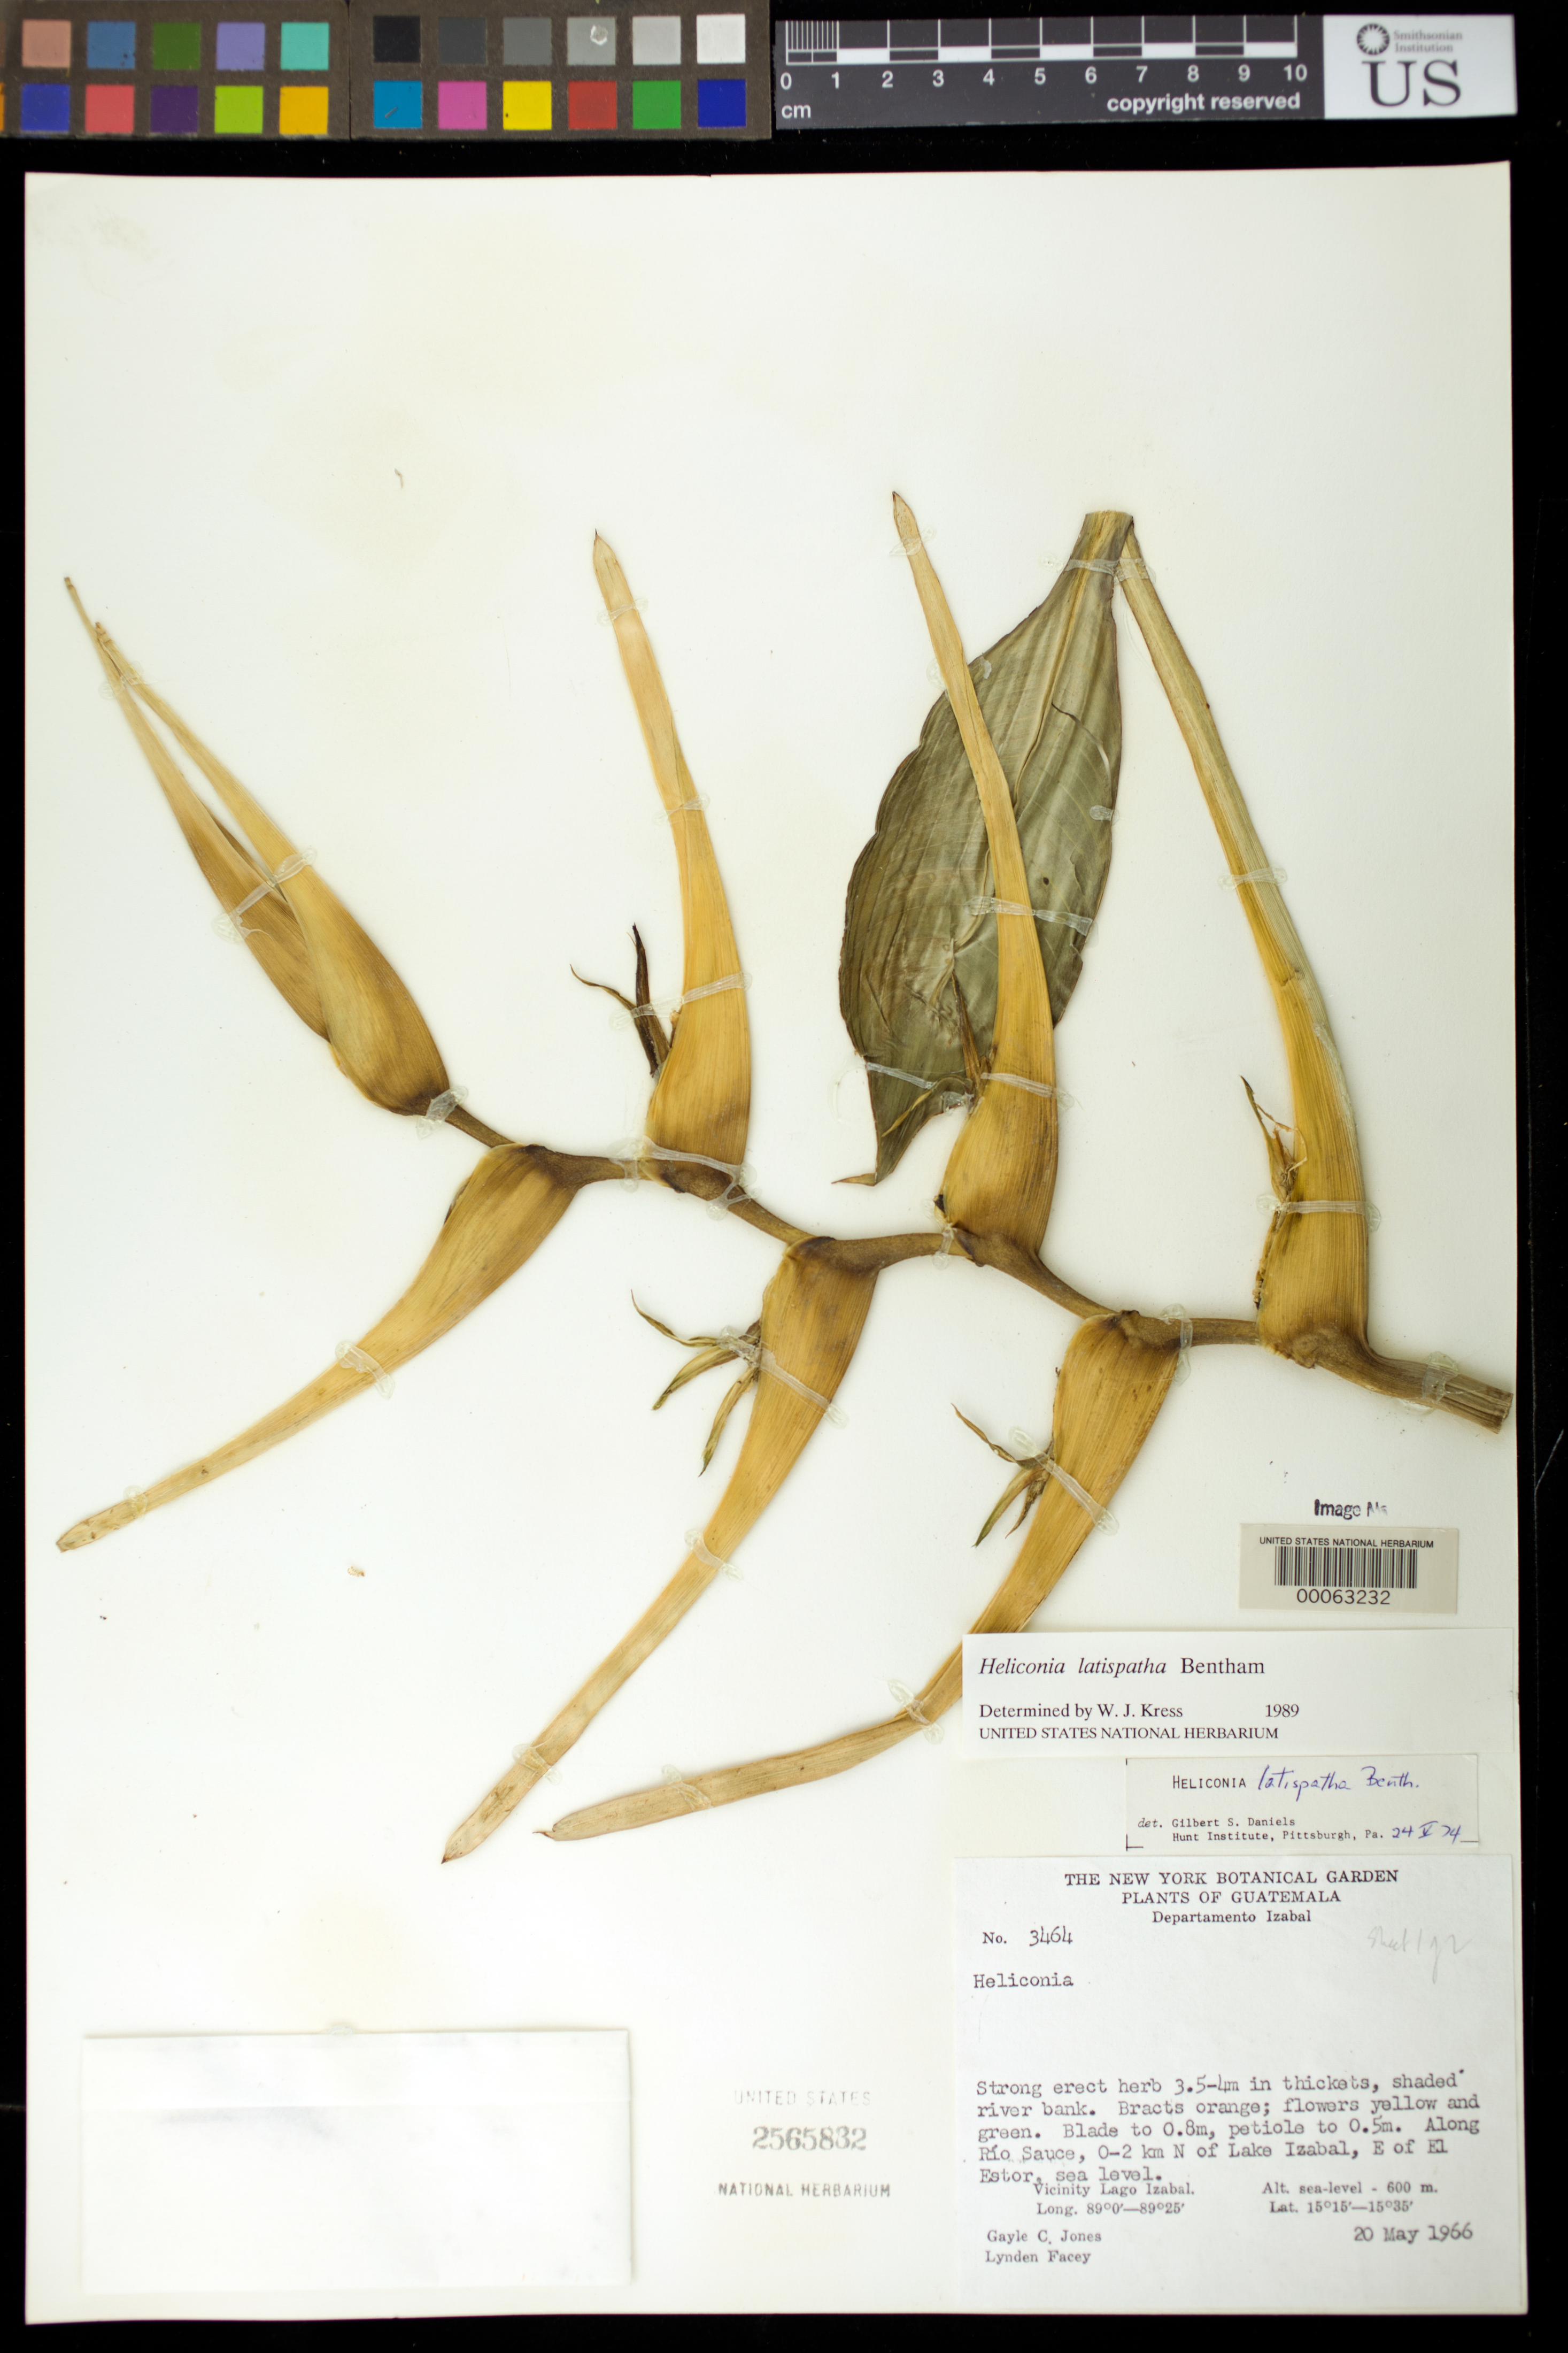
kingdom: Plantae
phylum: Tracheophyta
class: Liliopsida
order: Zingiberales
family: Heliconiaceae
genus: Heliconia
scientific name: Heliconia latispatha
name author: Benth.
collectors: G. C. Jones & L. Facey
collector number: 3464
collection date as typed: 20 May 1966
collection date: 1966-05-20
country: Guatemala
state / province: Izabal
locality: Along Rio Sauce, 0-2 km N of Lake Izabal, E of El Estor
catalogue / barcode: US 2565832